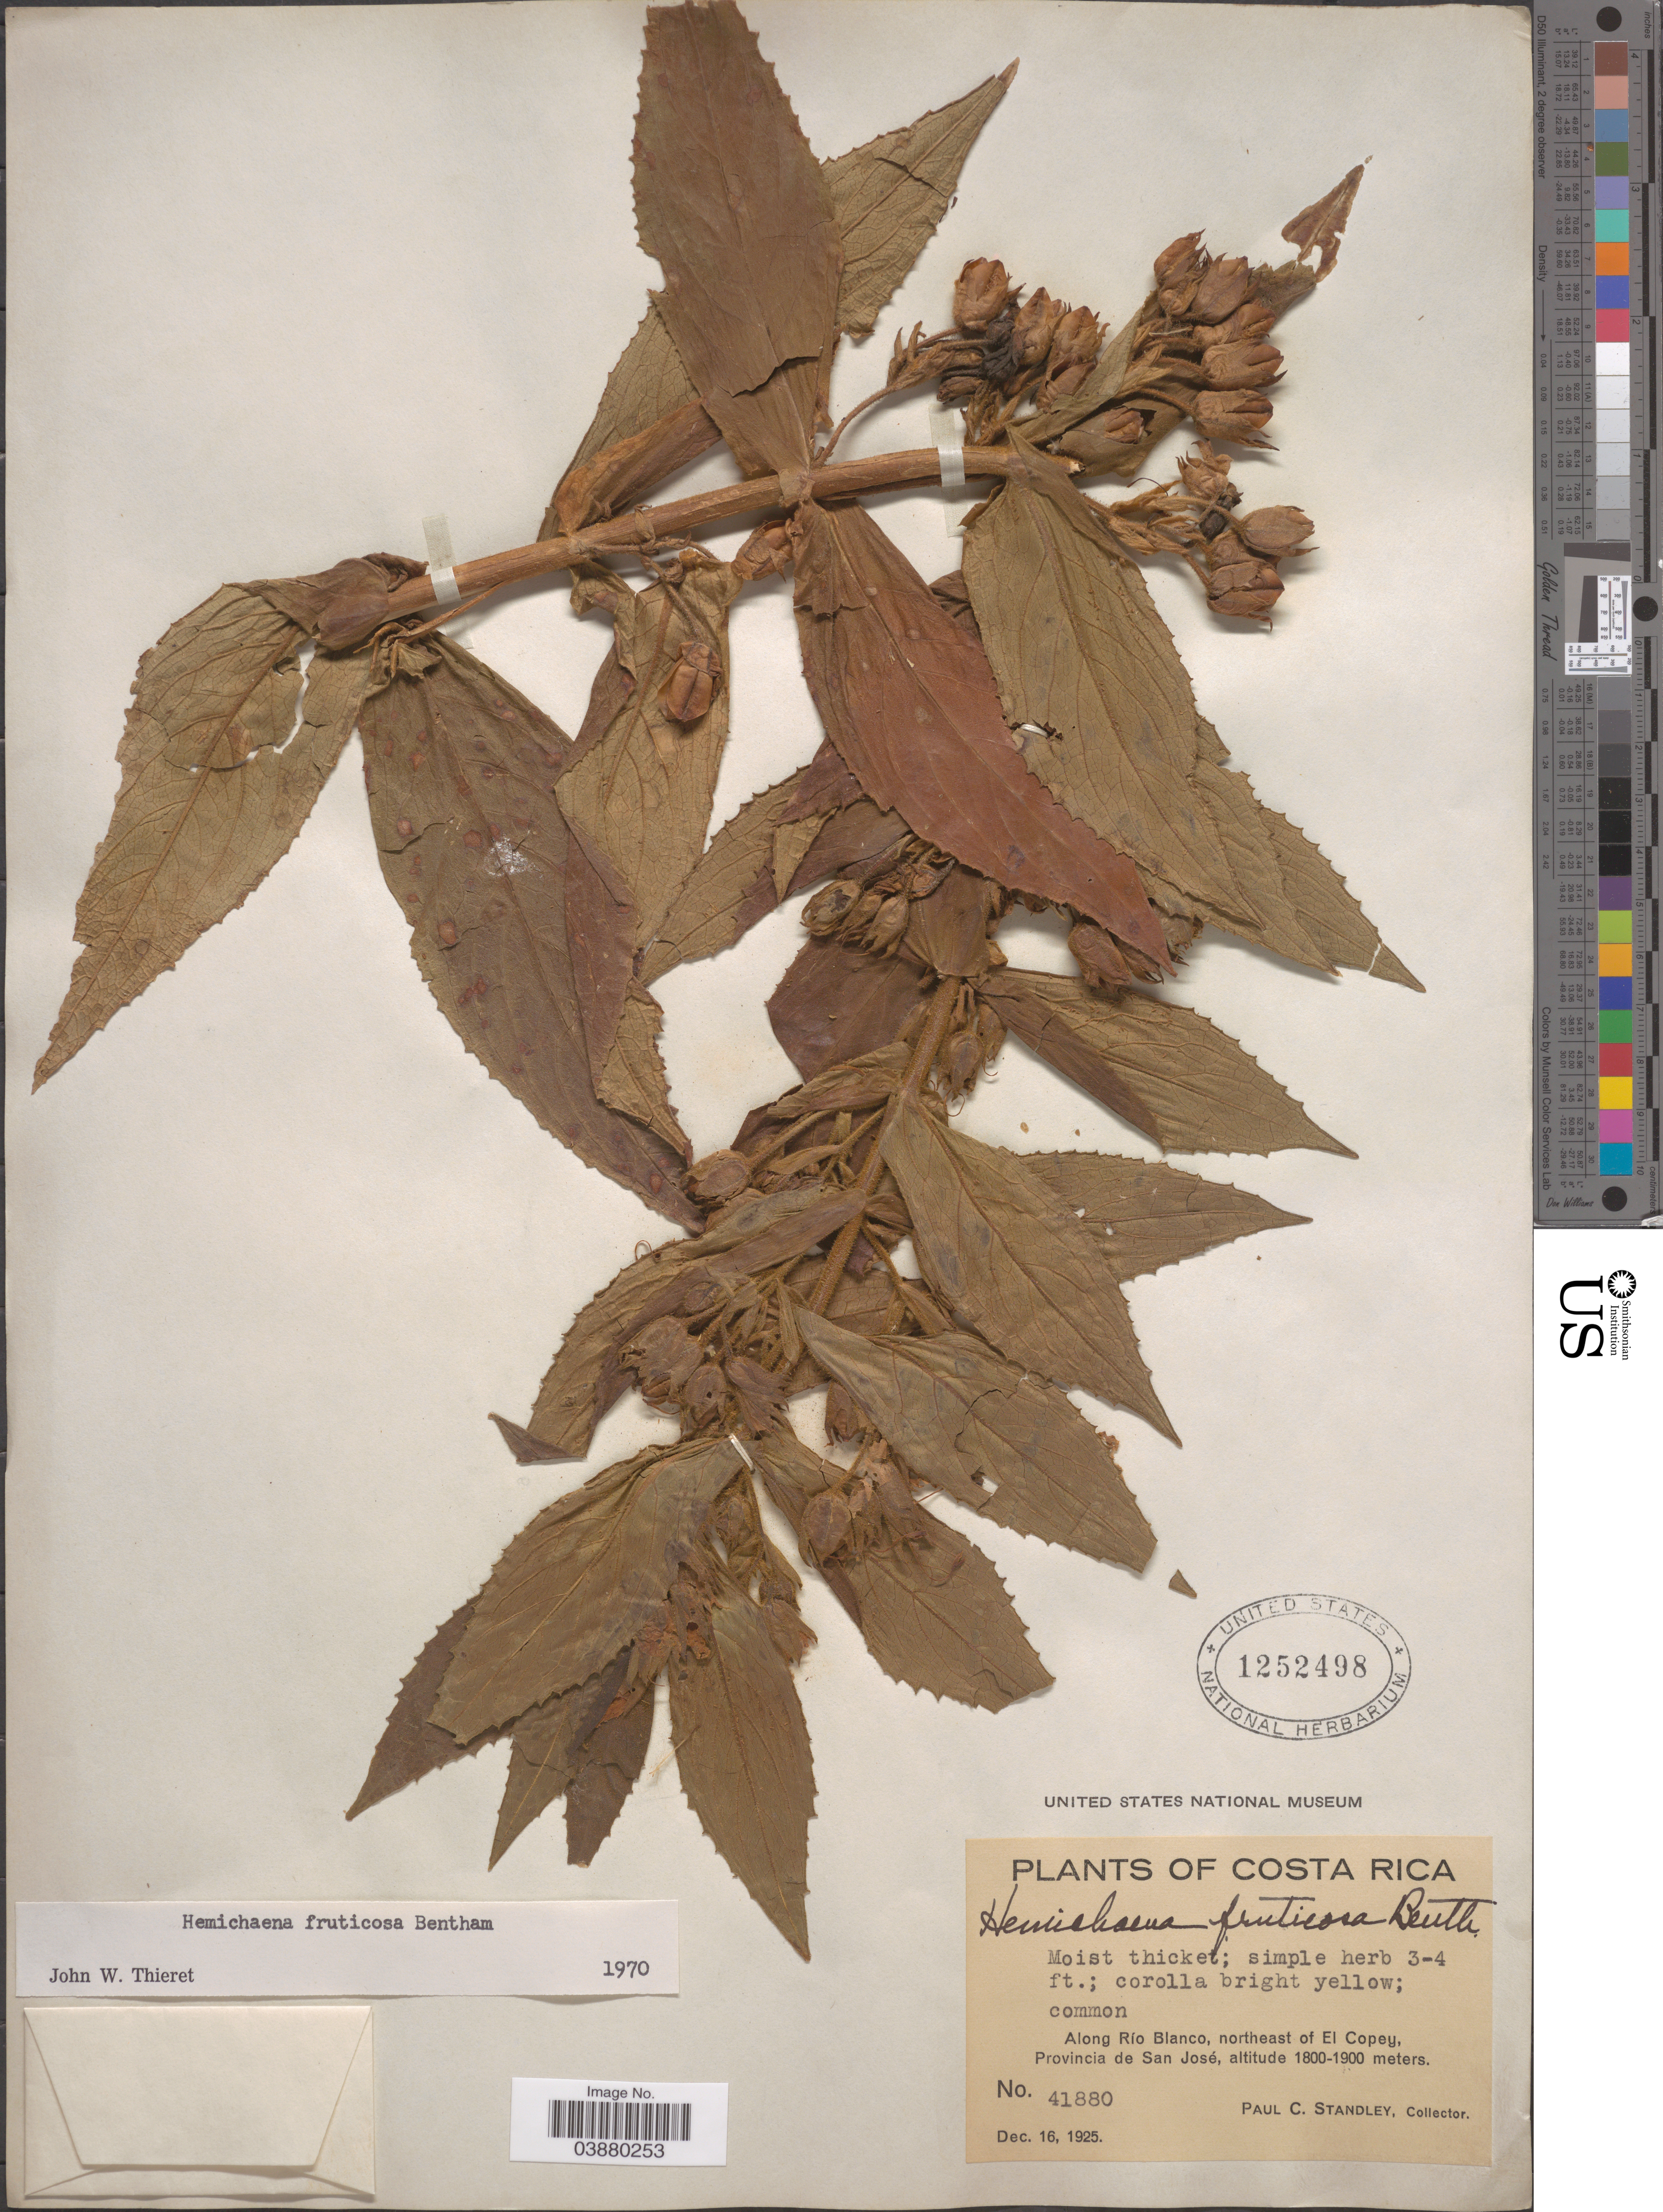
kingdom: Plantae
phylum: Tracheophyta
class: Magnoliopsida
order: Lamiales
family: Phrymaceae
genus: Hemichaena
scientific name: Hemichaena fruticosa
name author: Benth.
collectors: P. C. Standley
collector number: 41880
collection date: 1925-12-16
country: Costa Rica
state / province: San José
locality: Along Río Blanco, northeast of El Copey.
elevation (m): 1800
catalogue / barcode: US 1252498